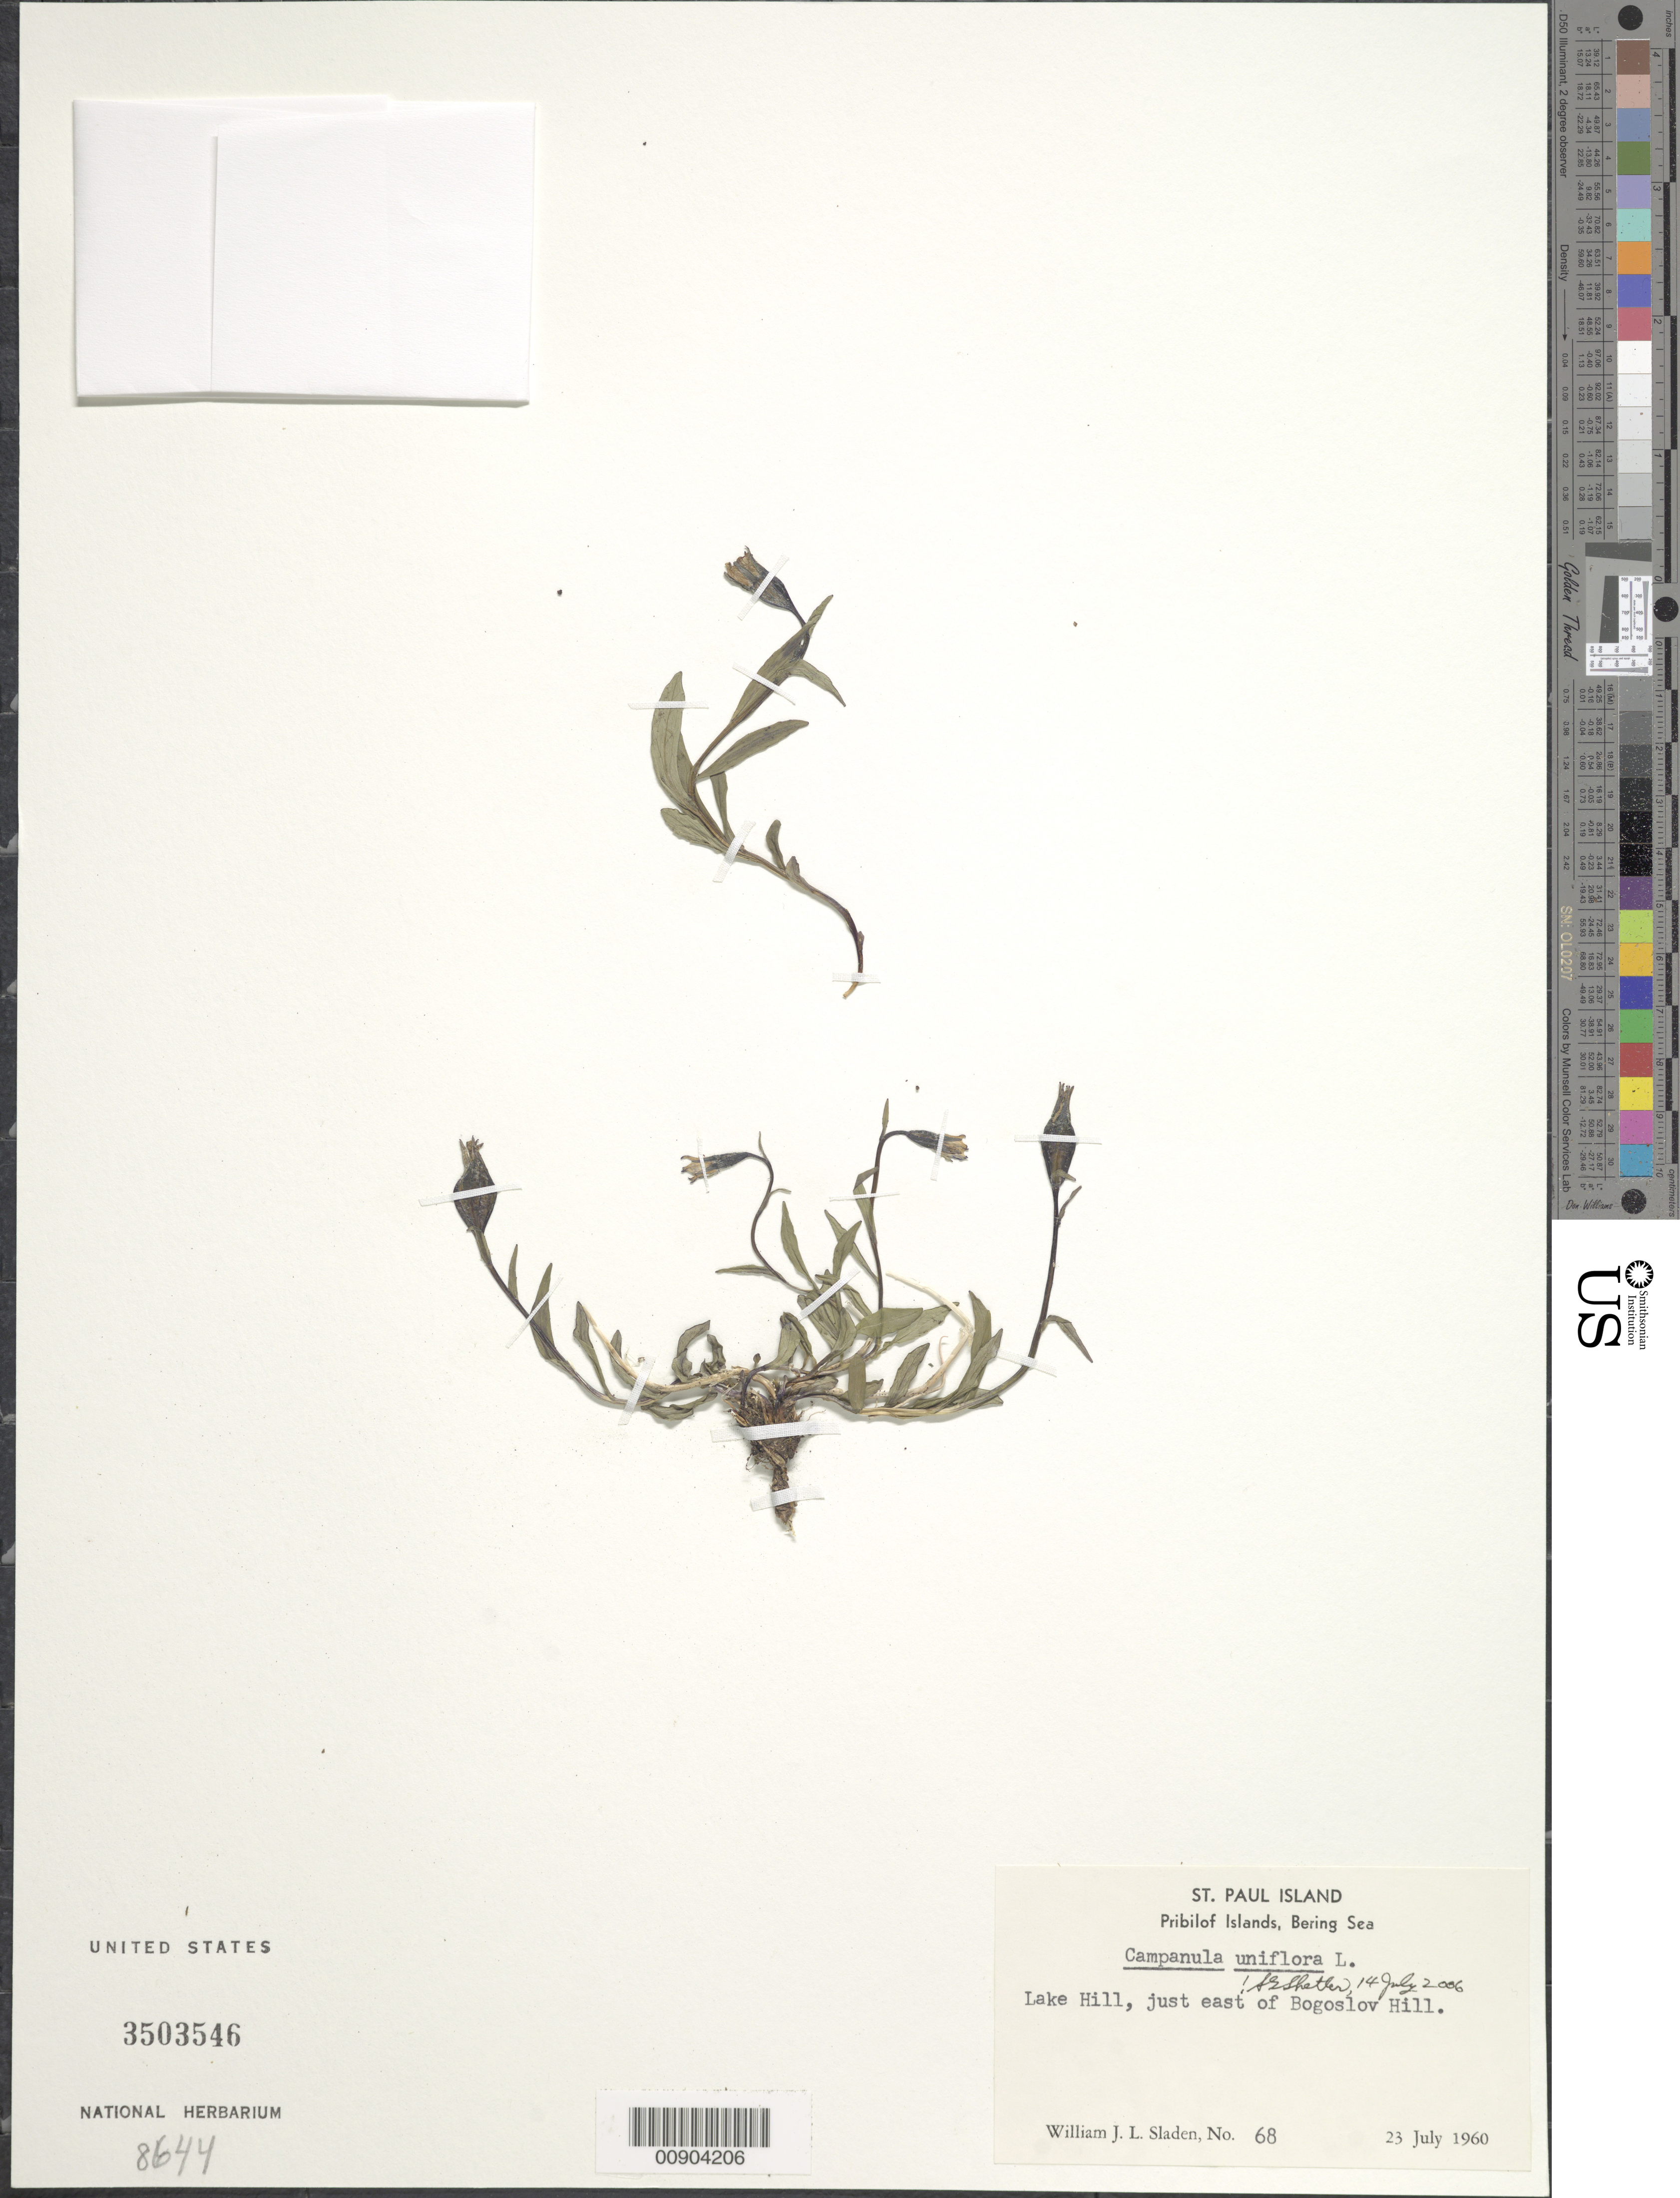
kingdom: Plantae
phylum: Tracheophyta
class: Magnoliopsida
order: Asterales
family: Campanulaceae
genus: Campanula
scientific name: Campanula uniflora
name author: L.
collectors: W. Sladen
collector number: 68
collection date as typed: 23 Jul 1960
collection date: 1960-07-23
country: United States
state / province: Alaska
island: St. Paul Island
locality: Lake Hill, just east of Bogoslov Hill., Bering Sea, Pribilof Islands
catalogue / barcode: US 3503546